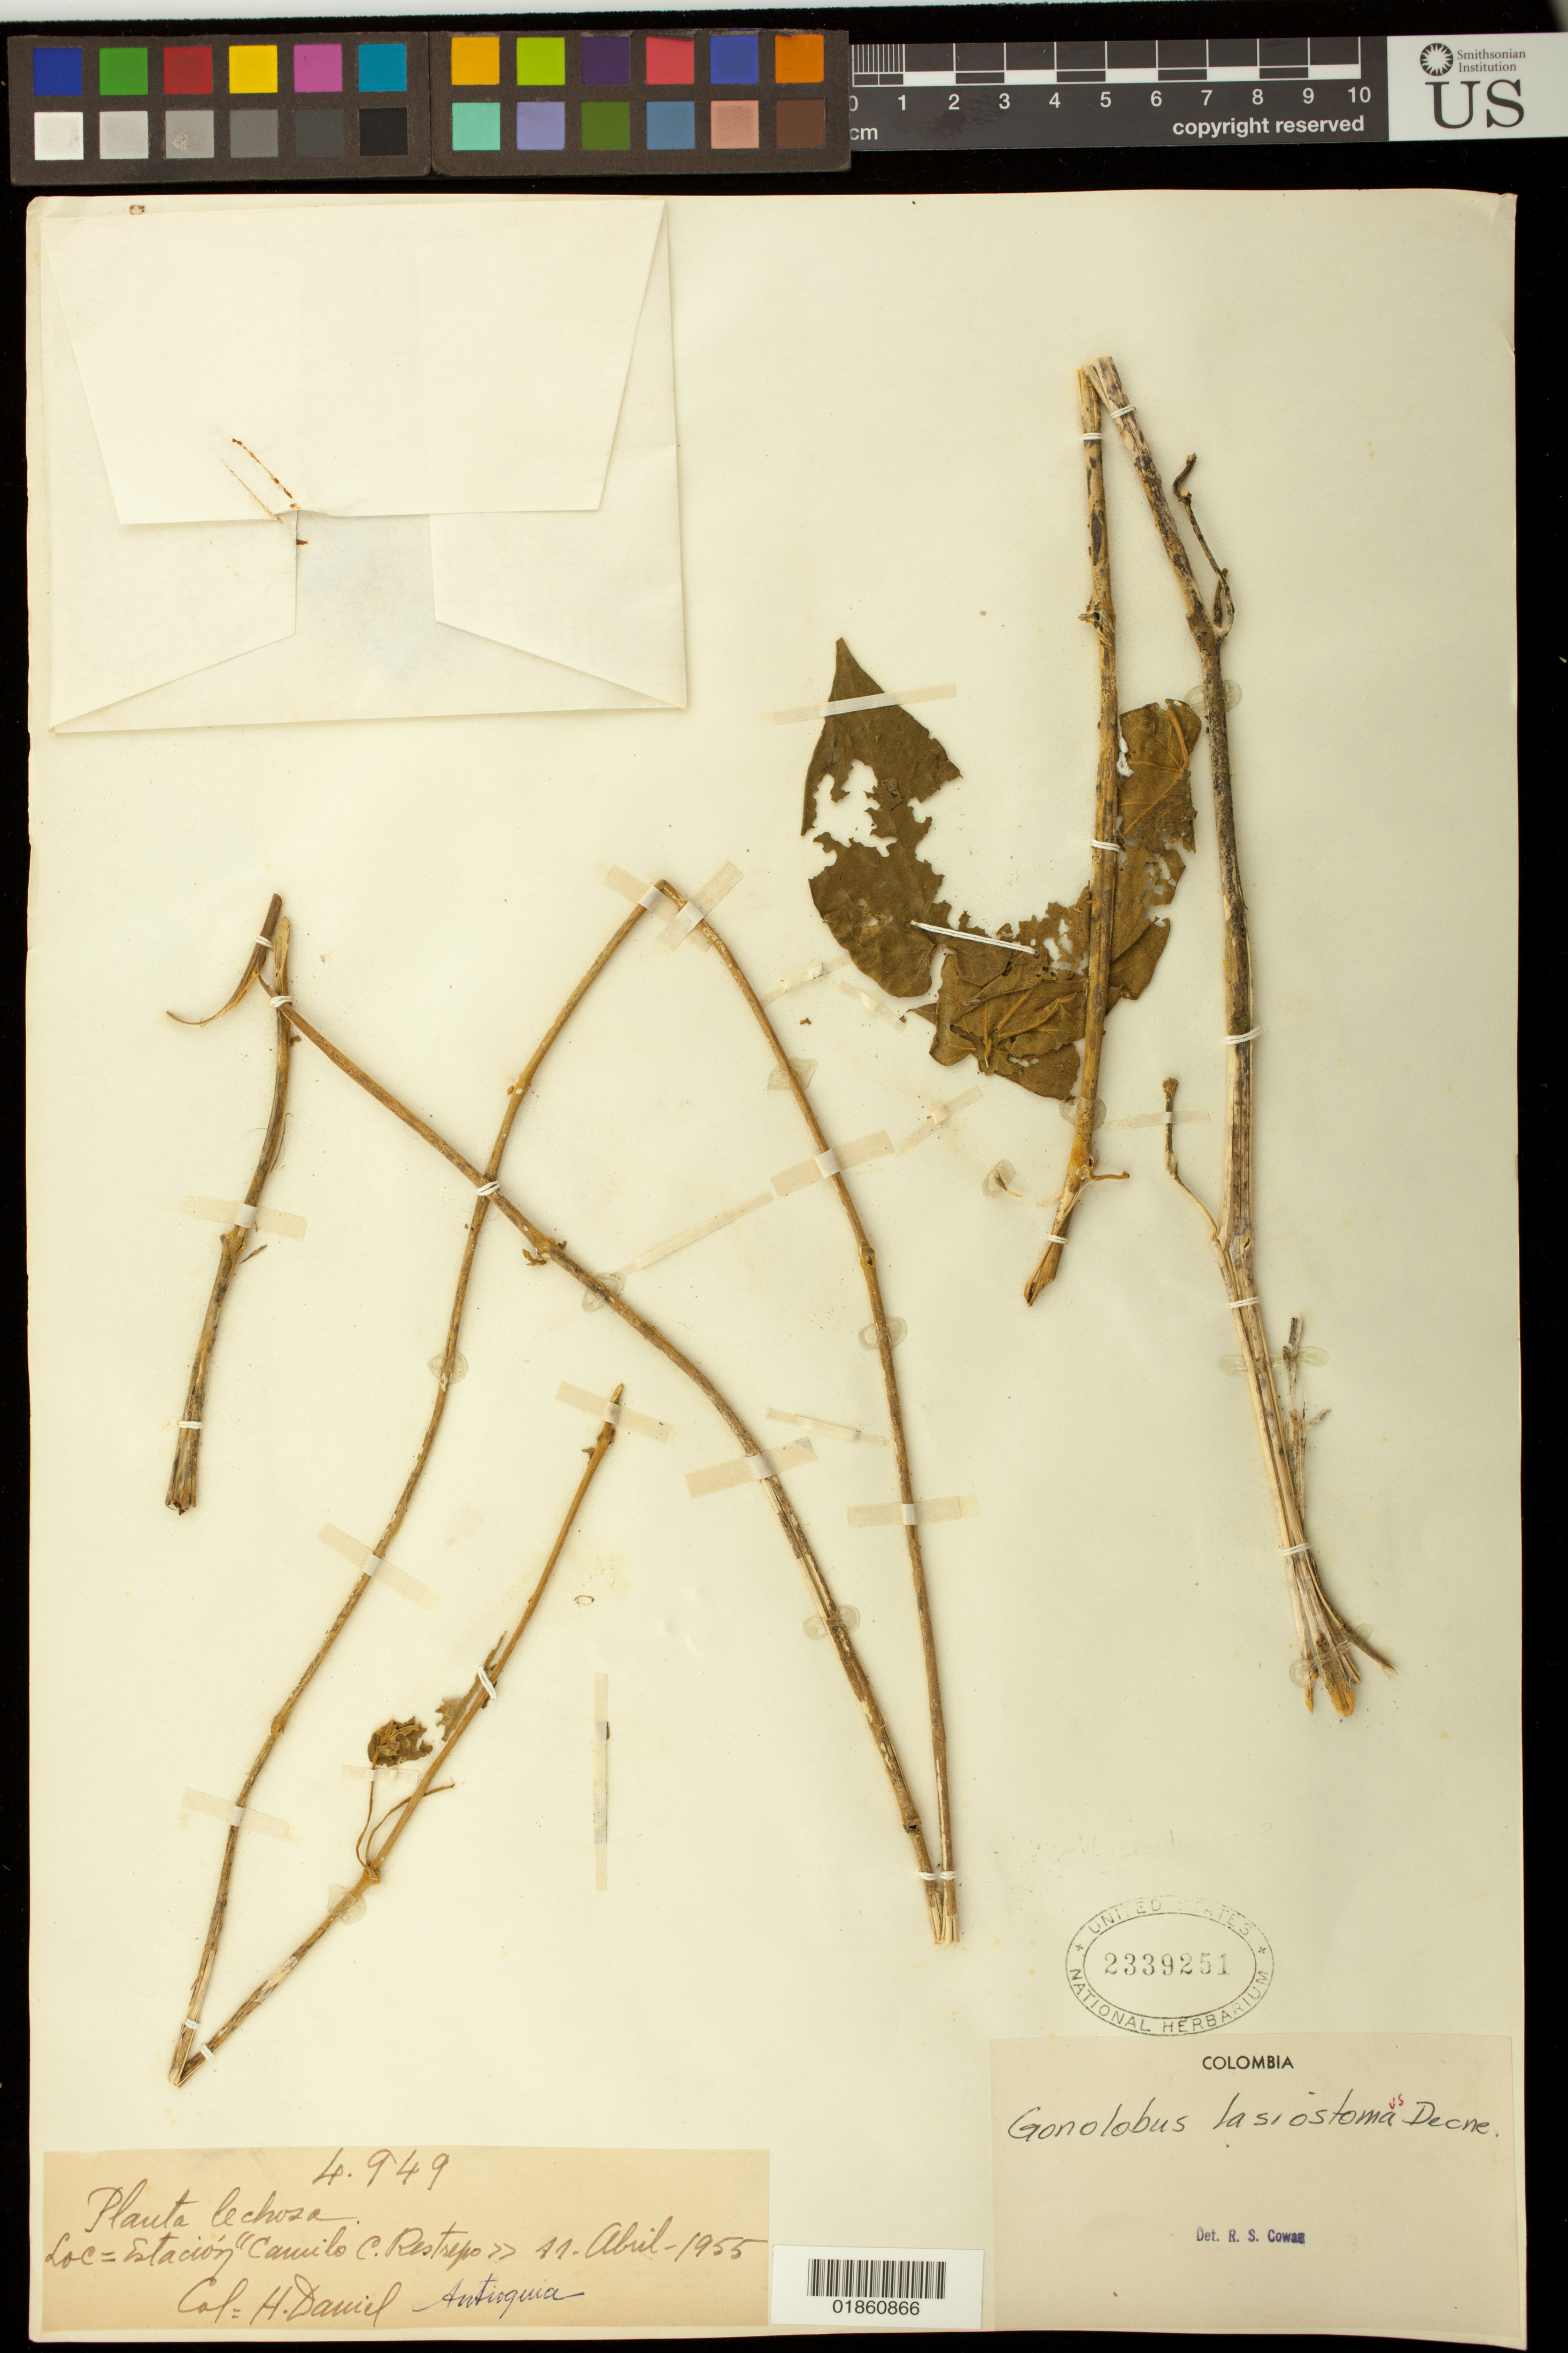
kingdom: Plantae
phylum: Tracheophyta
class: Magnoliopsida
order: Gentianales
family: Apocynaceae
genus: Gonolobus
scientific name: Gonolobus sp.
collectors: H. Daniel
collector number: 4949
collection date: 1955-04-11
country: Colombia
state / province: Antioquia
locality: Estacion "Camilo C. Restrepo" [Camilocé Restrepo]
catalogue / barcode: US 2339251